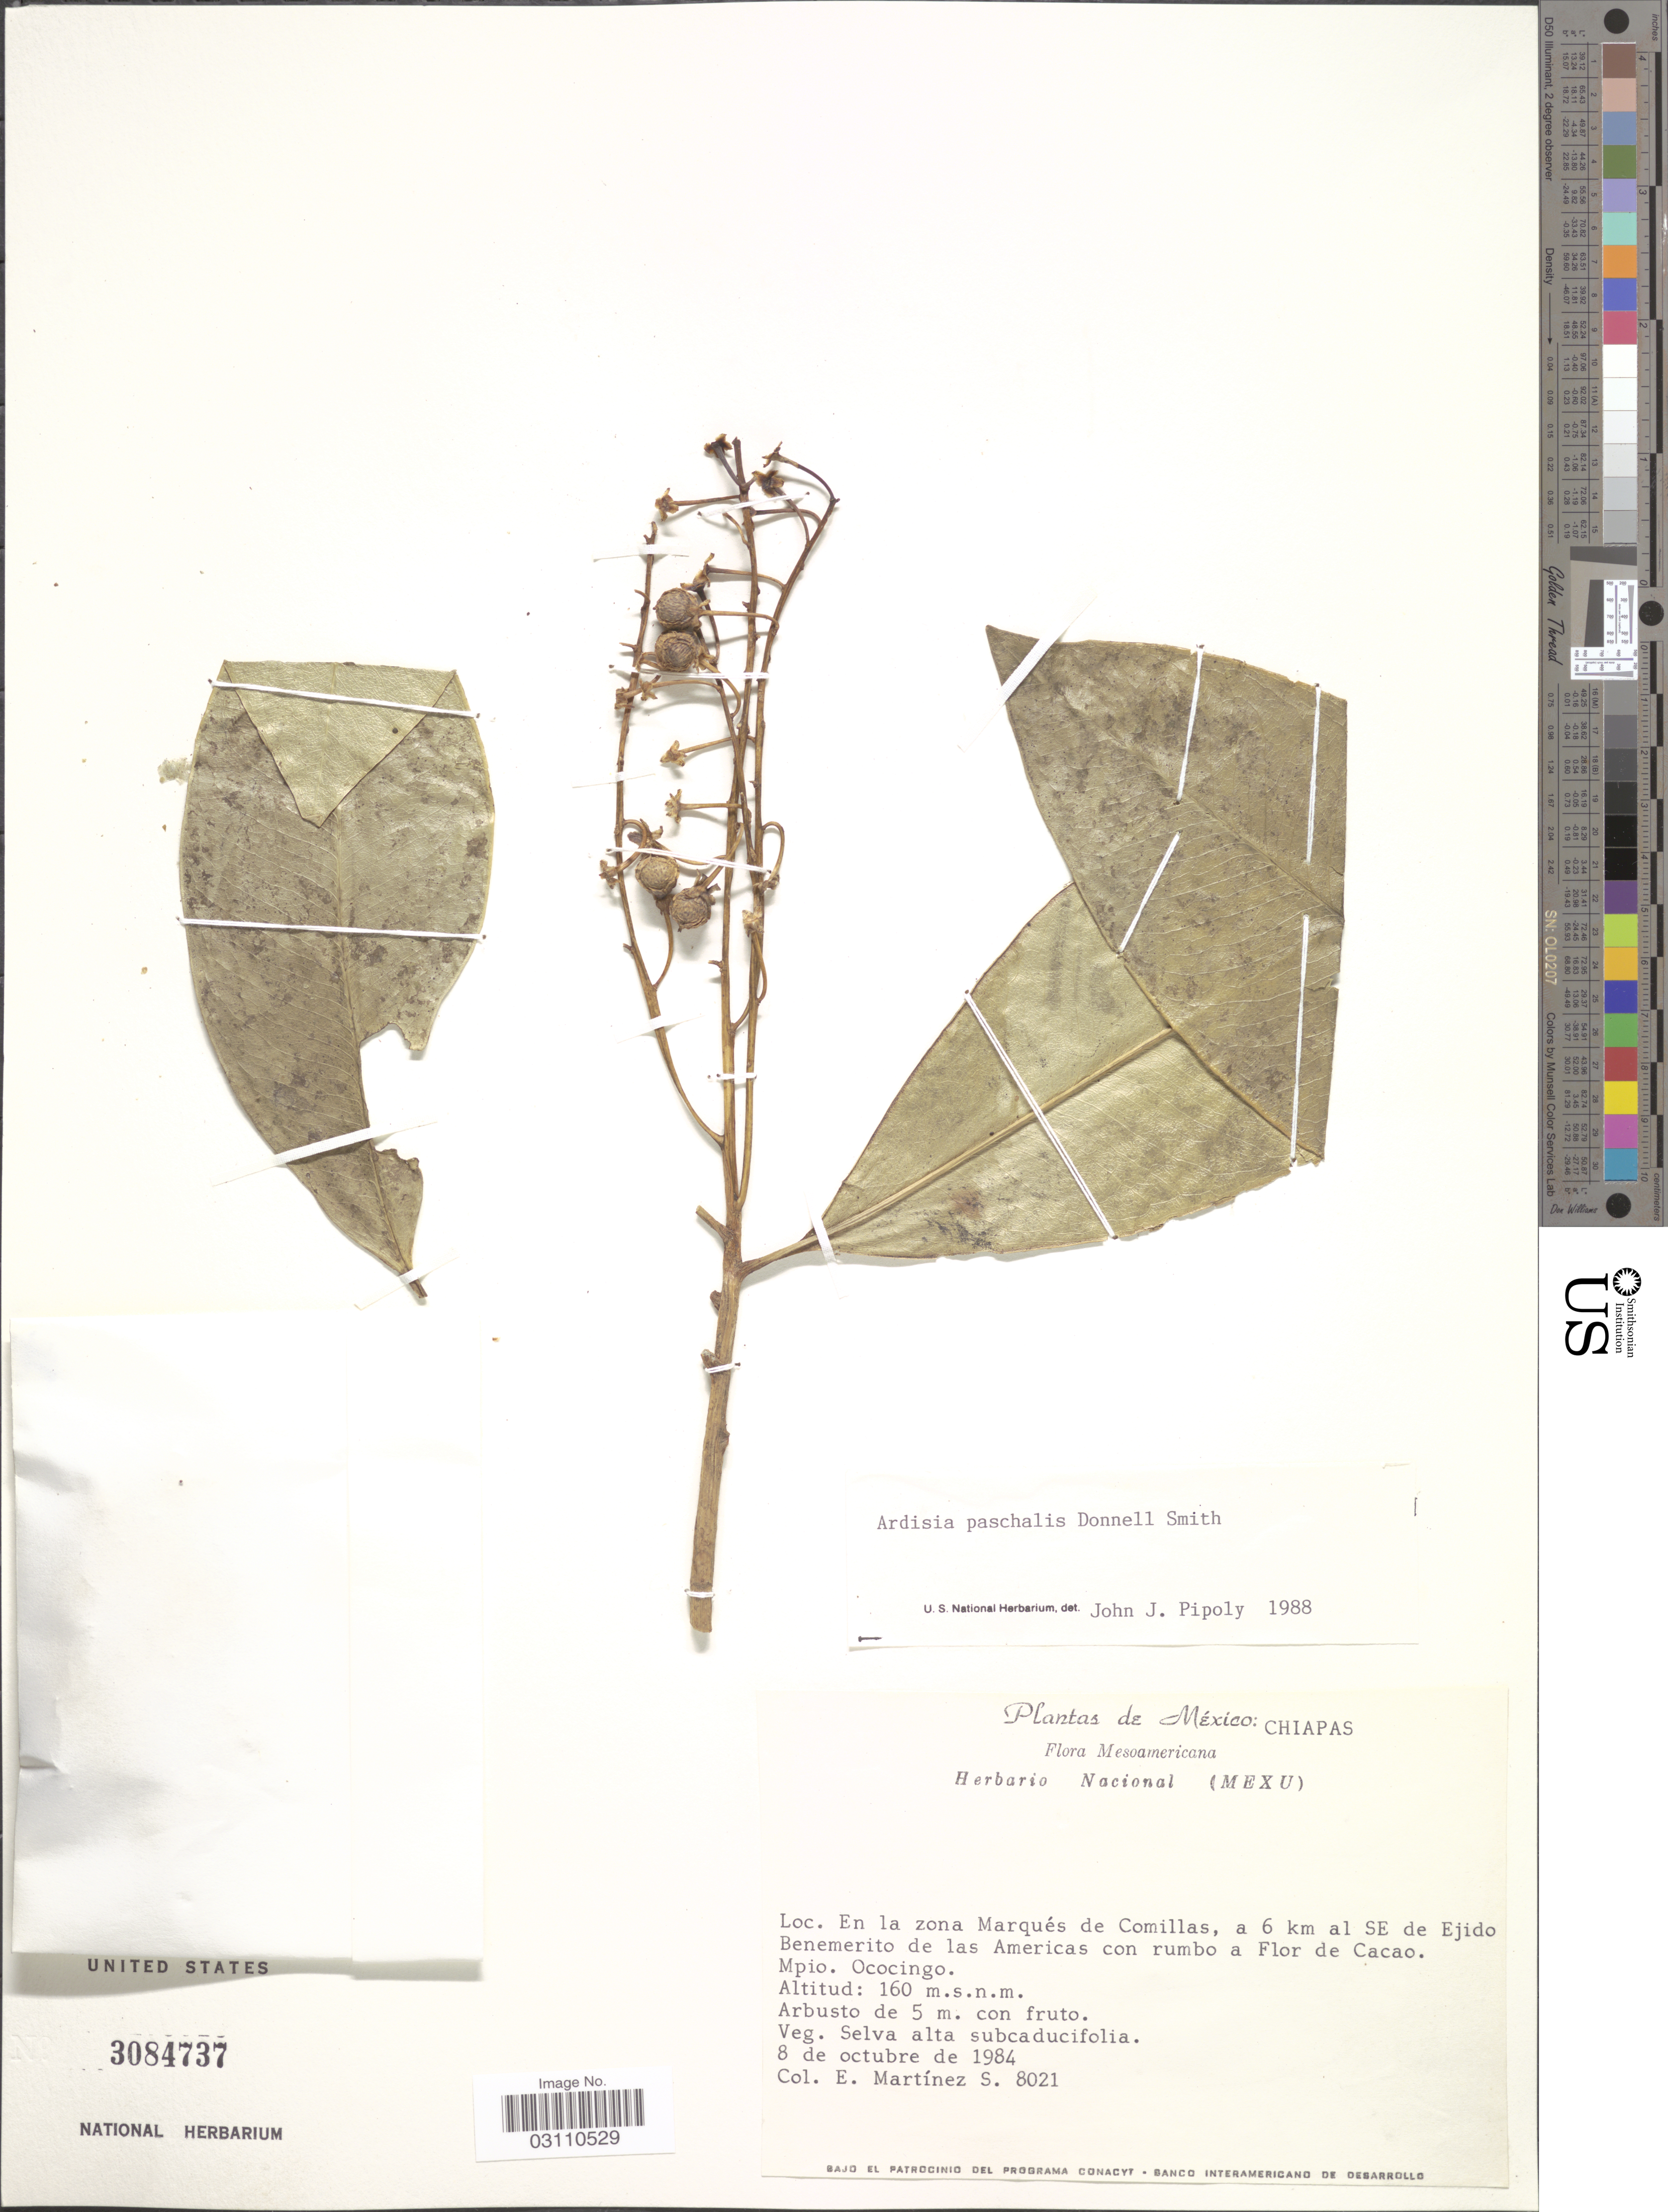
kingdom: Plantae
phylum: Tracheophyta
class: Magnoliopsida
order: Ericales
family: Primulaceae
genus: Ardisia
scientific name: Ardisia paschalis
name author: Donn. Sm.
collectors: E. M. Martínez S.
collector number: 8021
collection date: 1984-10-08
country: Mexico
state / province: Chiapas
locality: En la zona Marqués de Comillas, a 6 km al SE de Ejido Benemerito de las Americas con rumbo a Flor de Cacao. Mpio. Ococingo.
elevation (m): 160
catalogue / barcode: US 3084737